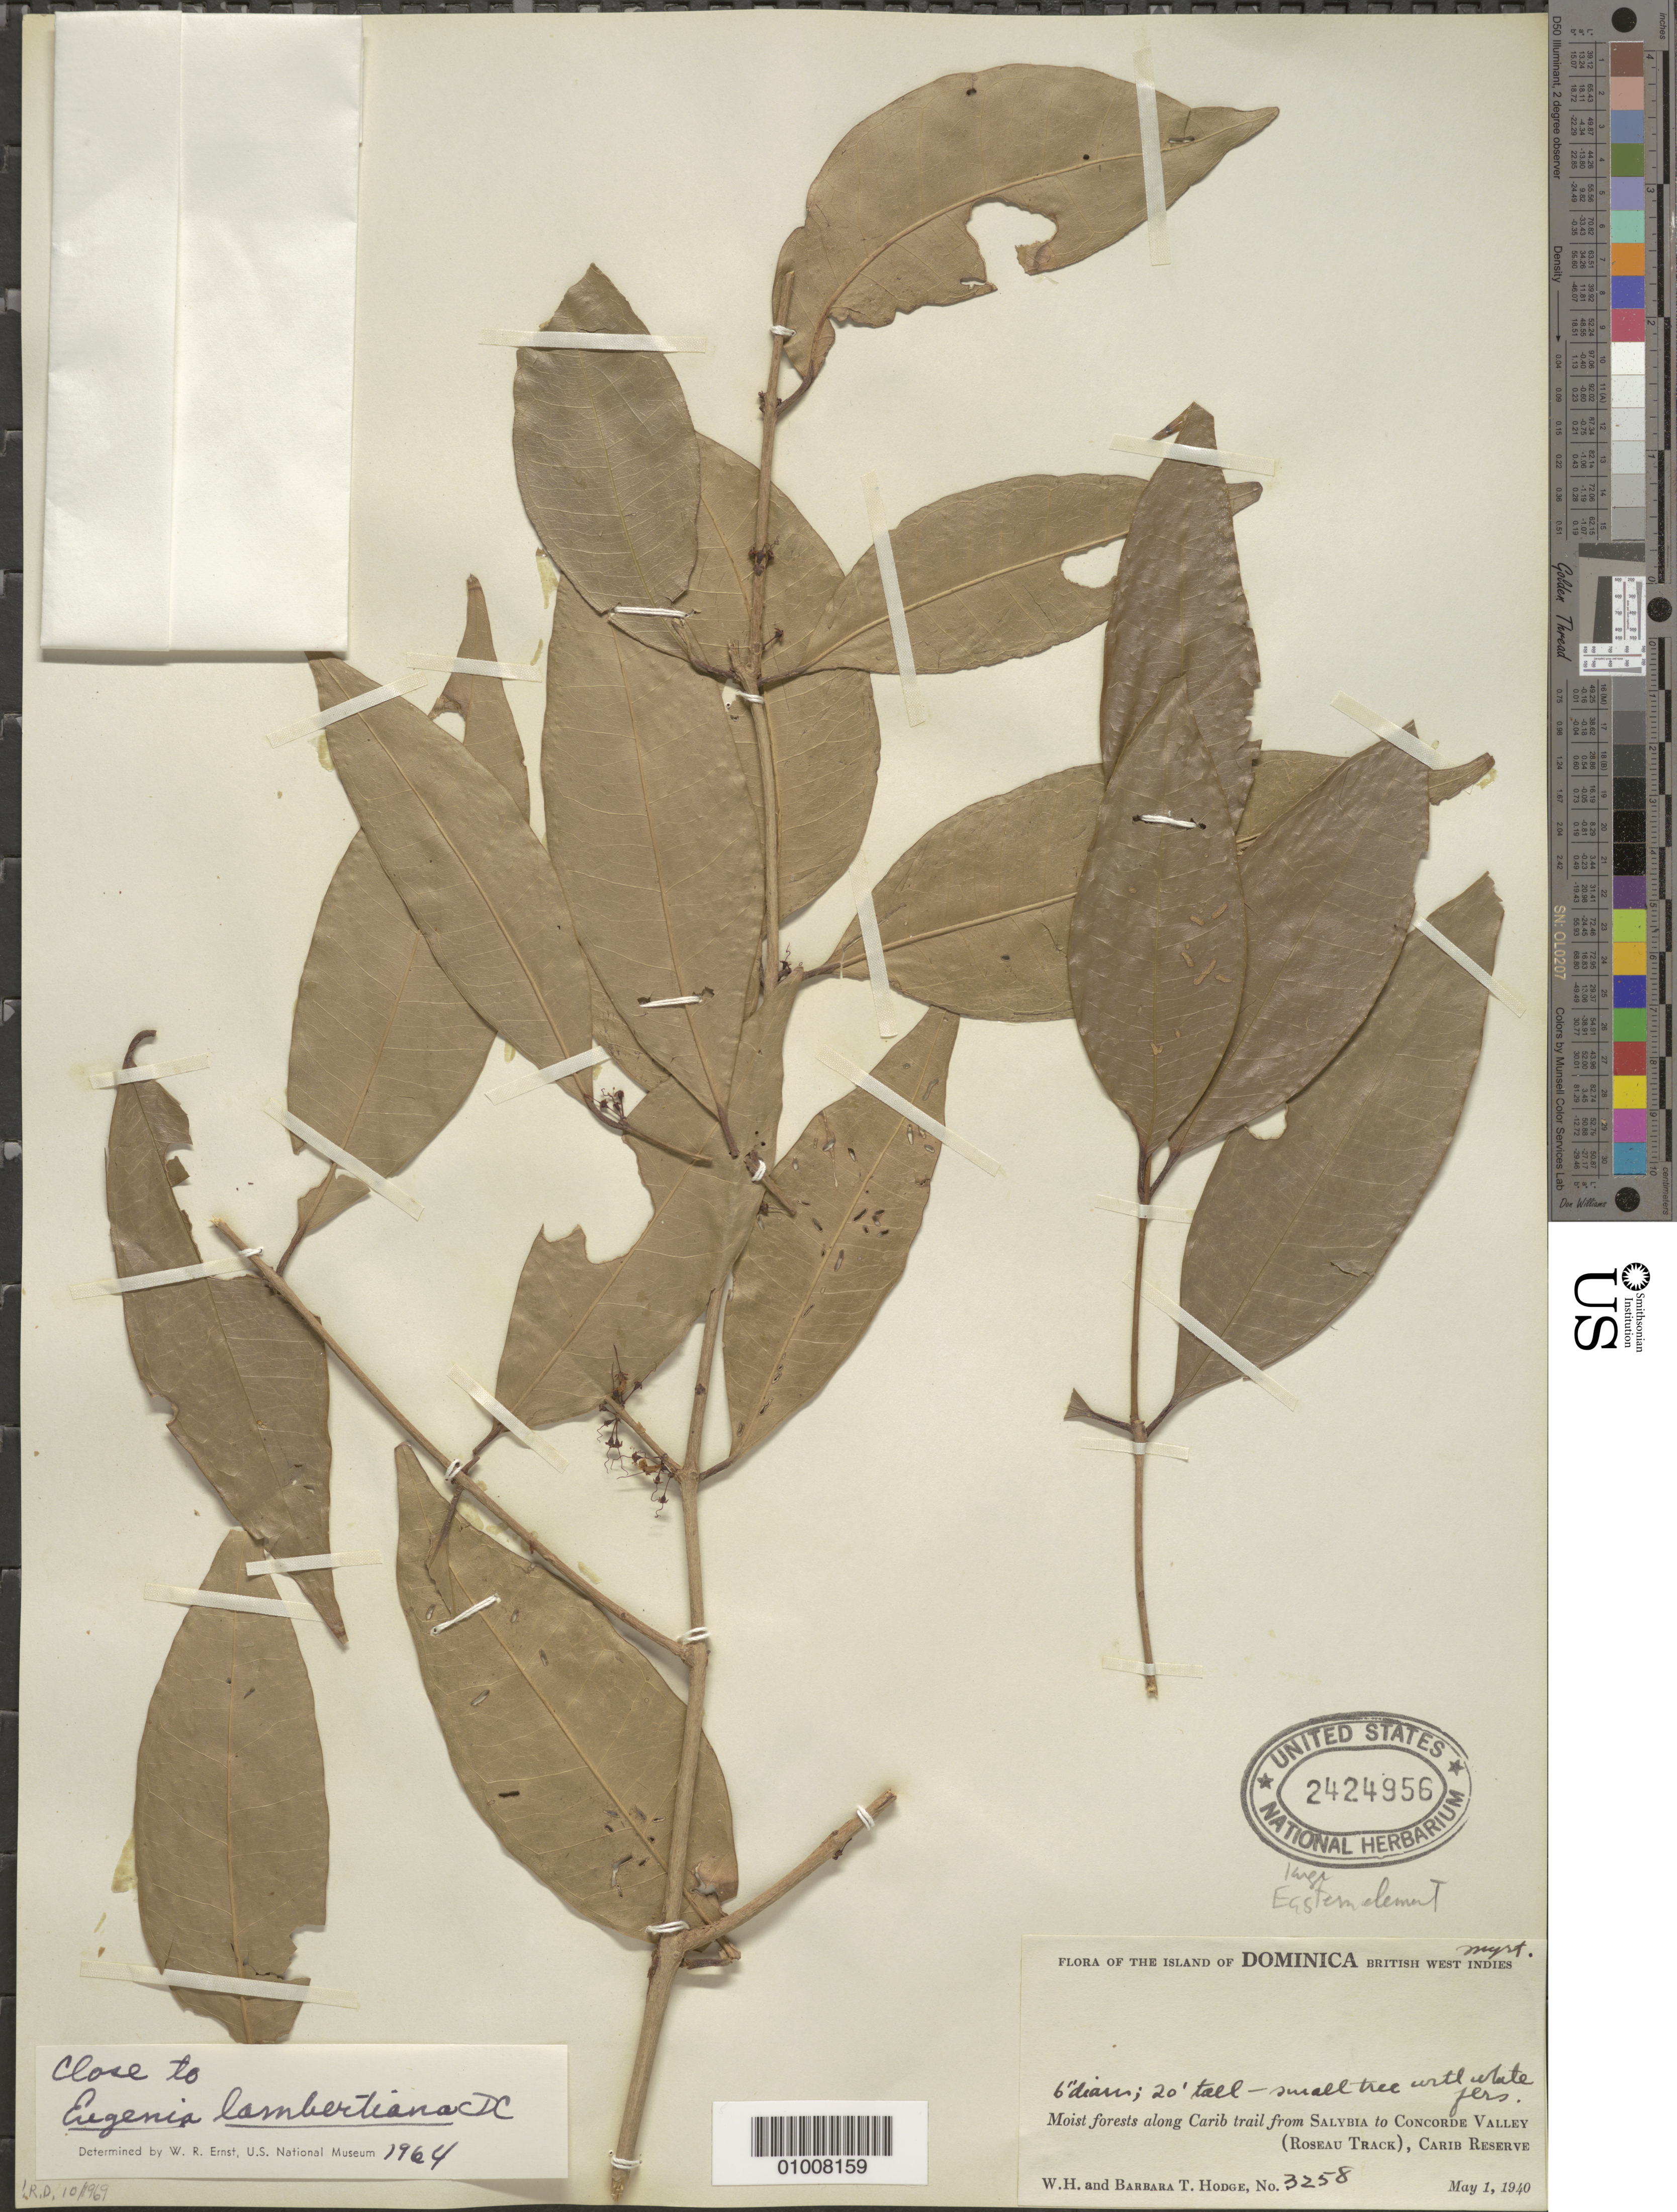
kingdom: Plantae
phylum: Tracheophyta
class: Magnoliopsida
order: Myrtales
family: Myrtaceae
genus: Eugenia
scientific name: Eugenia lambertiana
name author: DC.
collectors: W. Hodge & B. Hodge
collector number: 7889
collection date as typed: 01 May 1940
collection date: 1940-05-01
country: Dominica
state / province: St. David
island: Dominica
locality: Carib trail from Salybia to Concorde Valley (Rouseau Track), Carib Reserve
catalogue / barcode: US 2424956